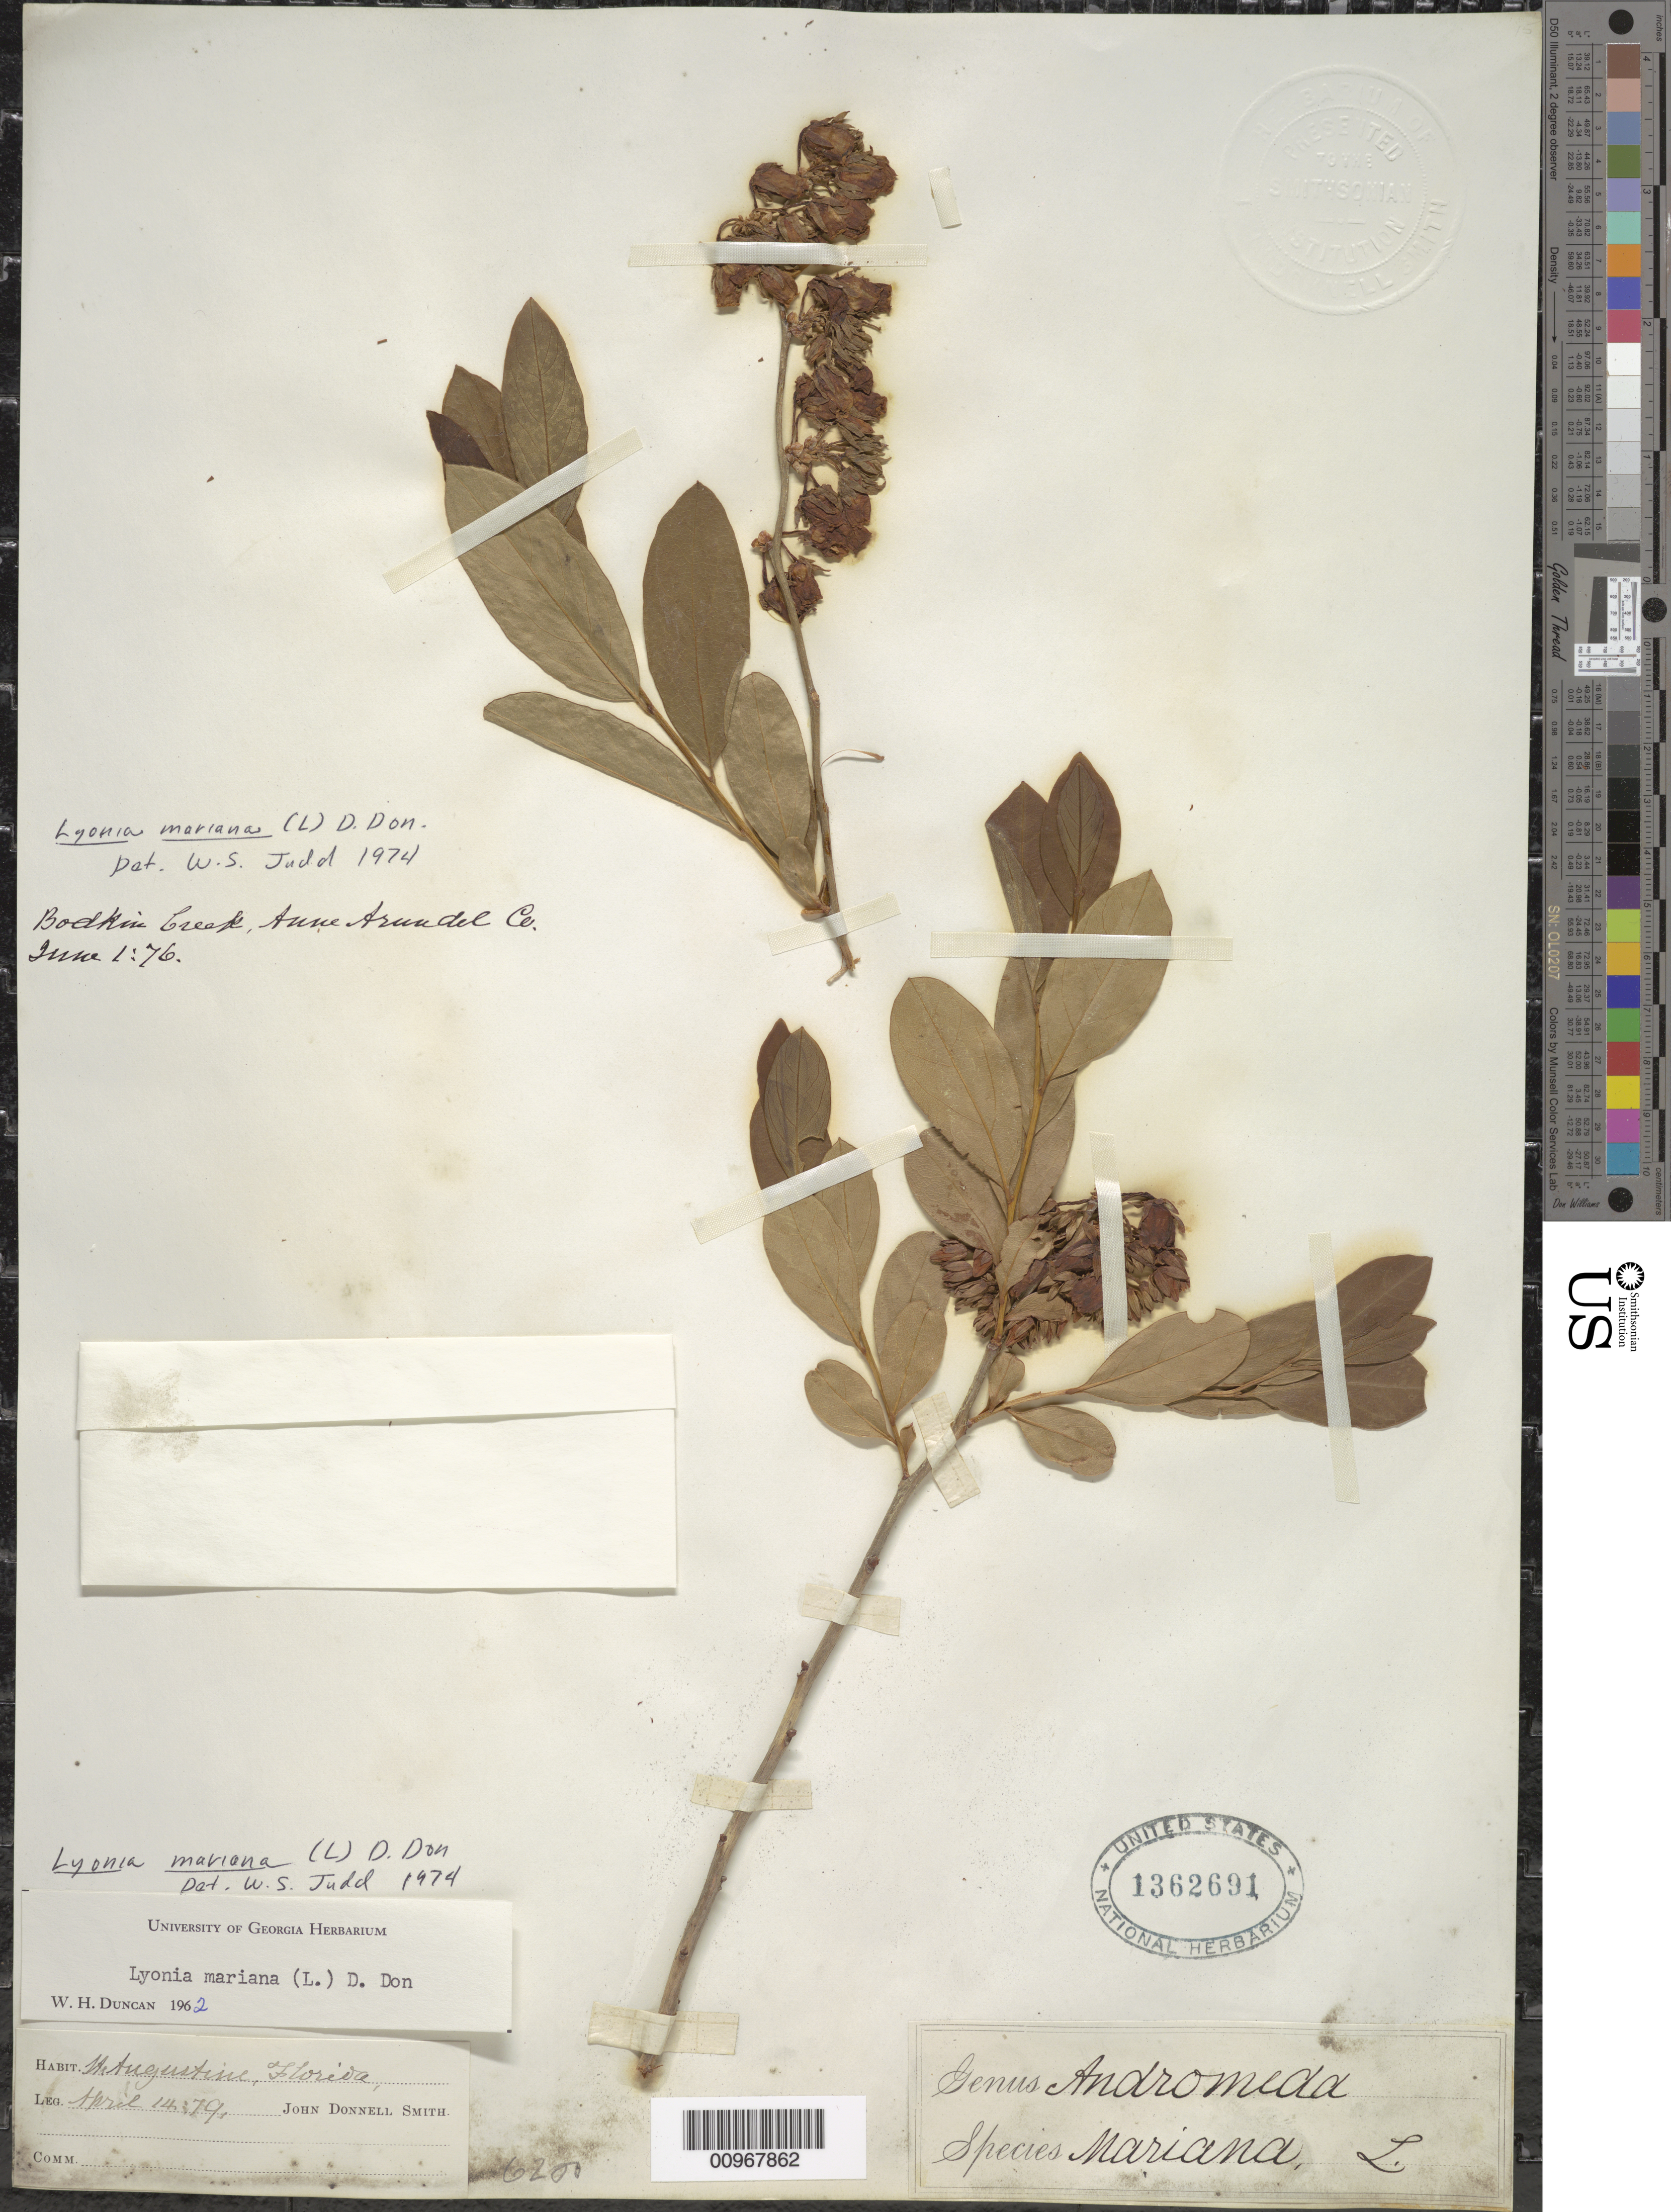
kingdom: Plantae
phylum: Tracheophyta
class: Magnoliopsida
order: Ericales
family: Ericaceae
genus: Lyonia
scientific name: Lyonia mariana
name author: (L.) D. Don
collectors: J. Donnell Smith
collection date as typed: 14 Apr 1879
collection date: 1879-04-14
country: United States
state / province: Florida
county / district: St. Johns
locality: St. Augustine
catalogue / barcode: US 1362691